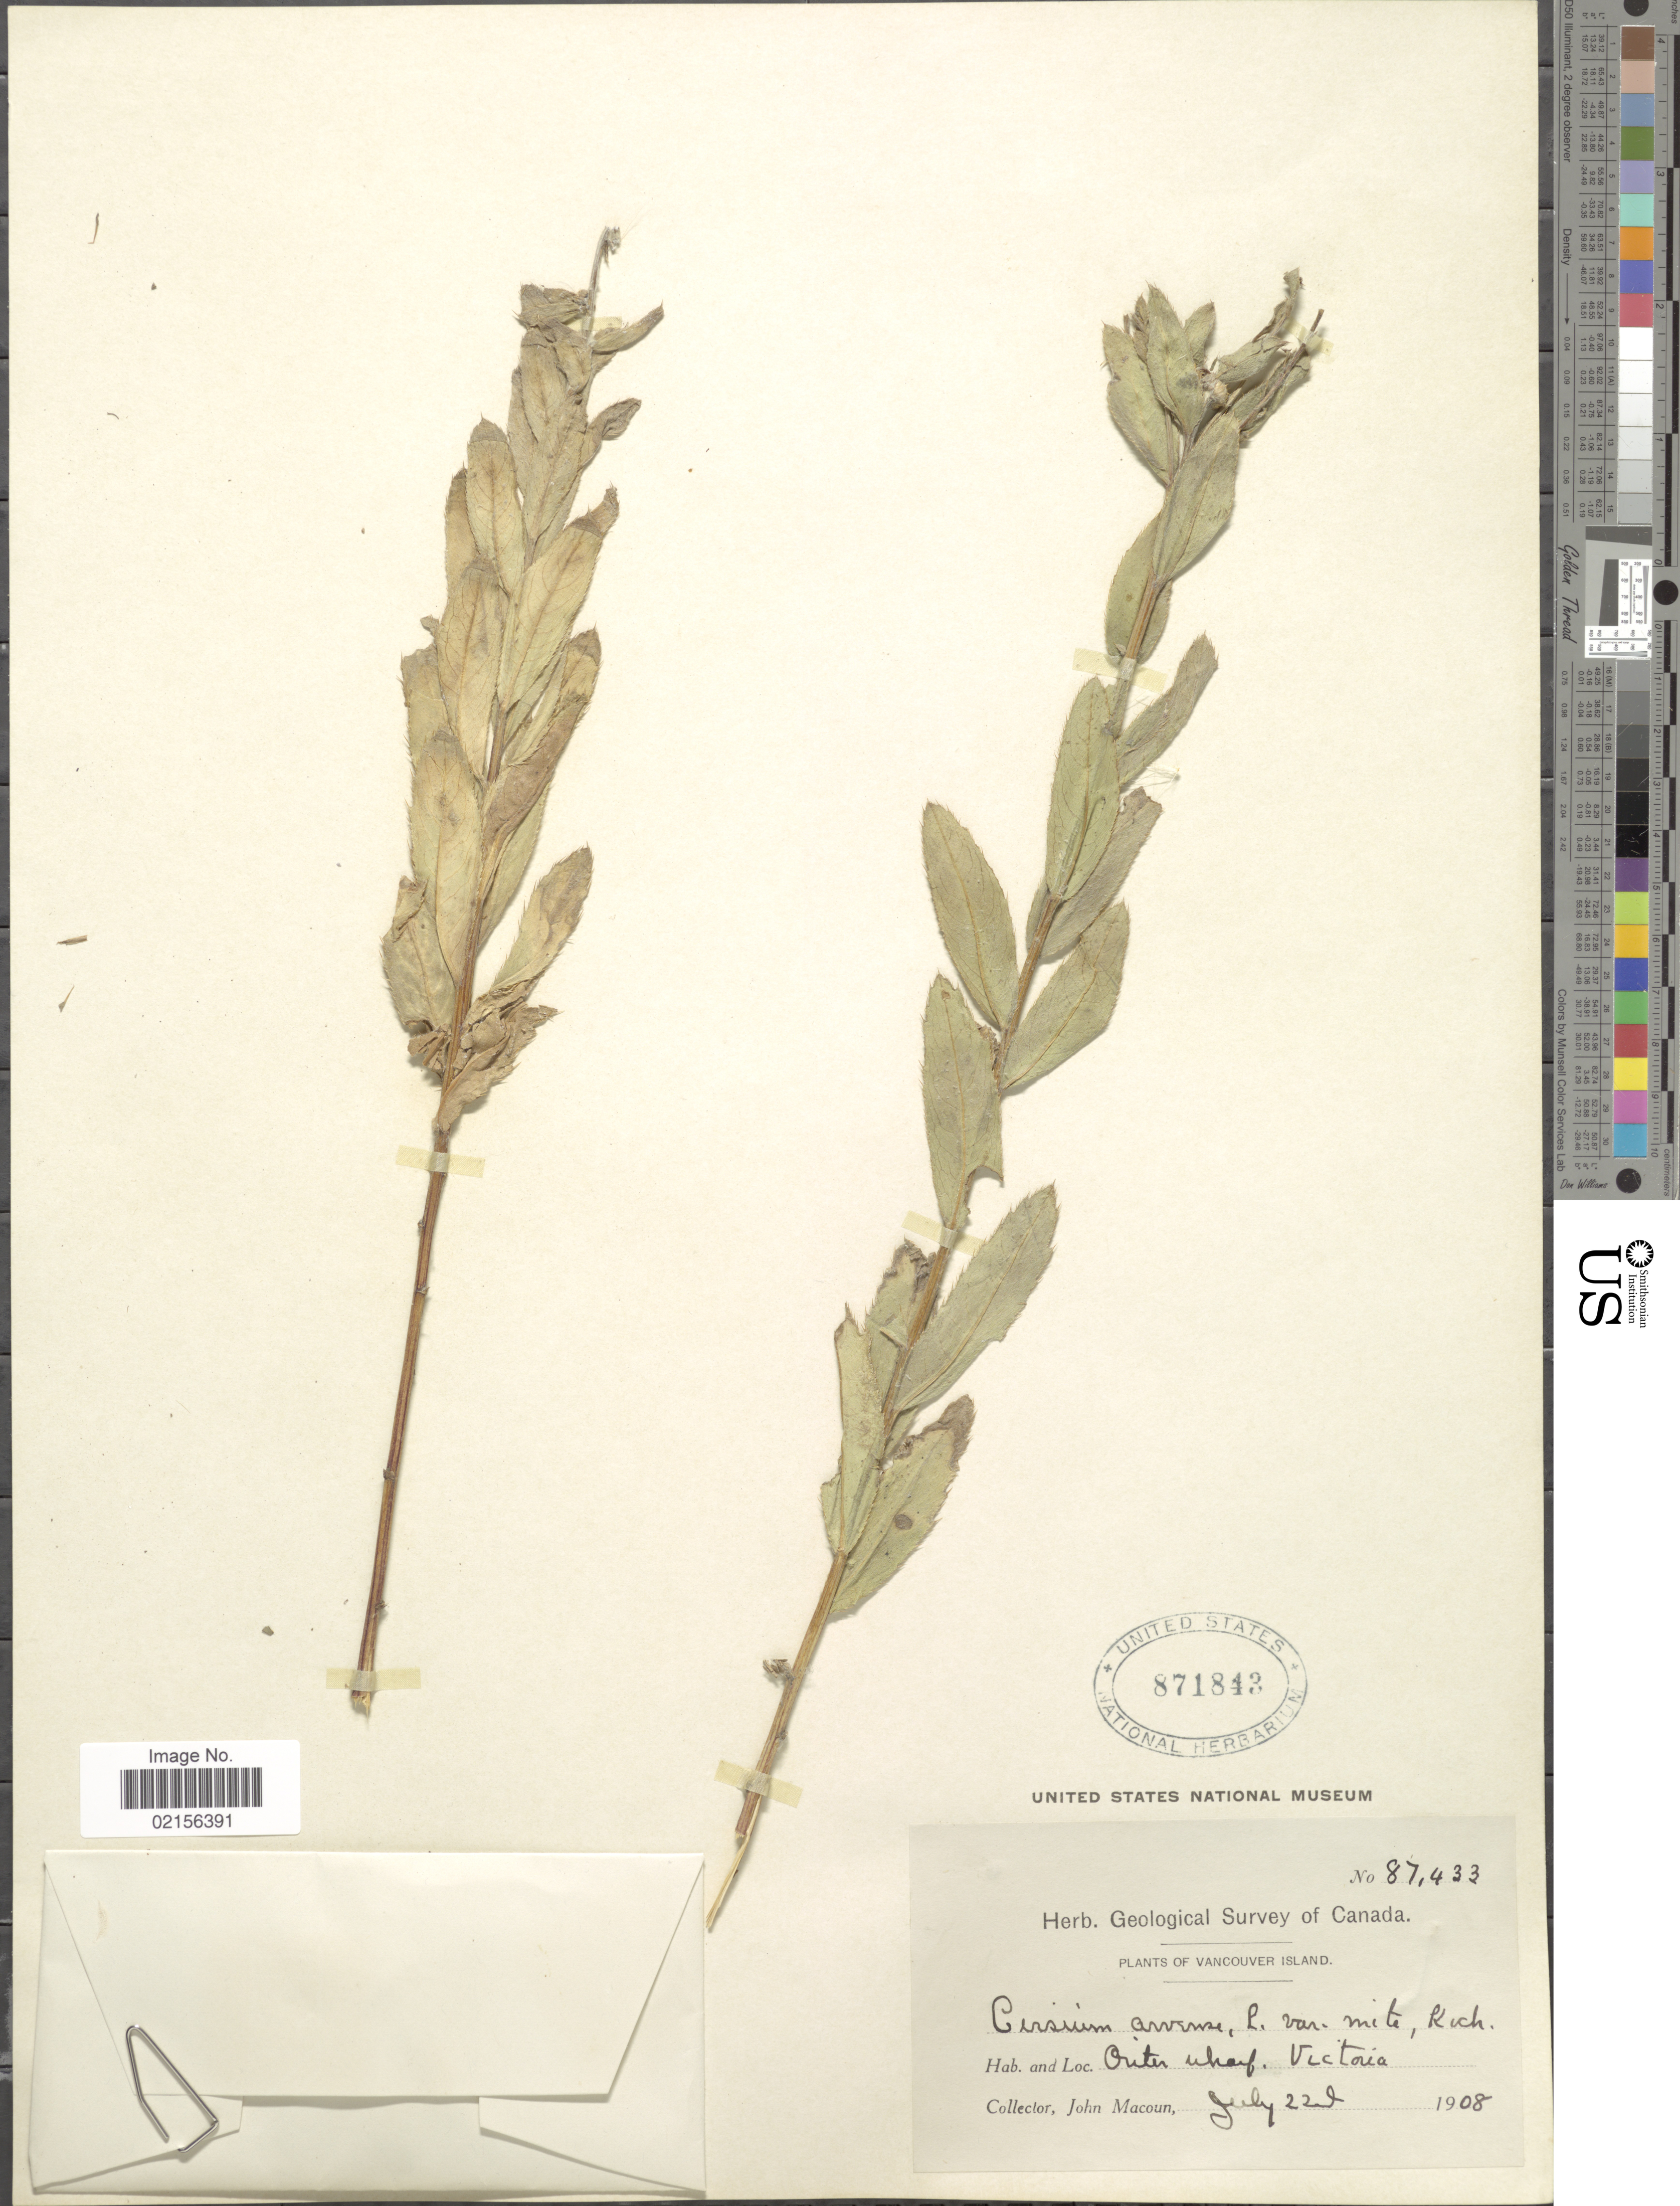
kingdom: Plantae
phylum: Tracheophyta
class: Magnoliopsida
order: Asterales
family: Asteraceae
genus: Cirsium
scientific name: Cirsium arvense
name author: (L.) Scop.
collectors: J. Macoun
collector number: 87433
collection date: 1908-07-22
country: Canada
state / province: British Columbia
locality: Vancouver Island, Outer wharf, Victoria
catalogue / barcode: US 871843